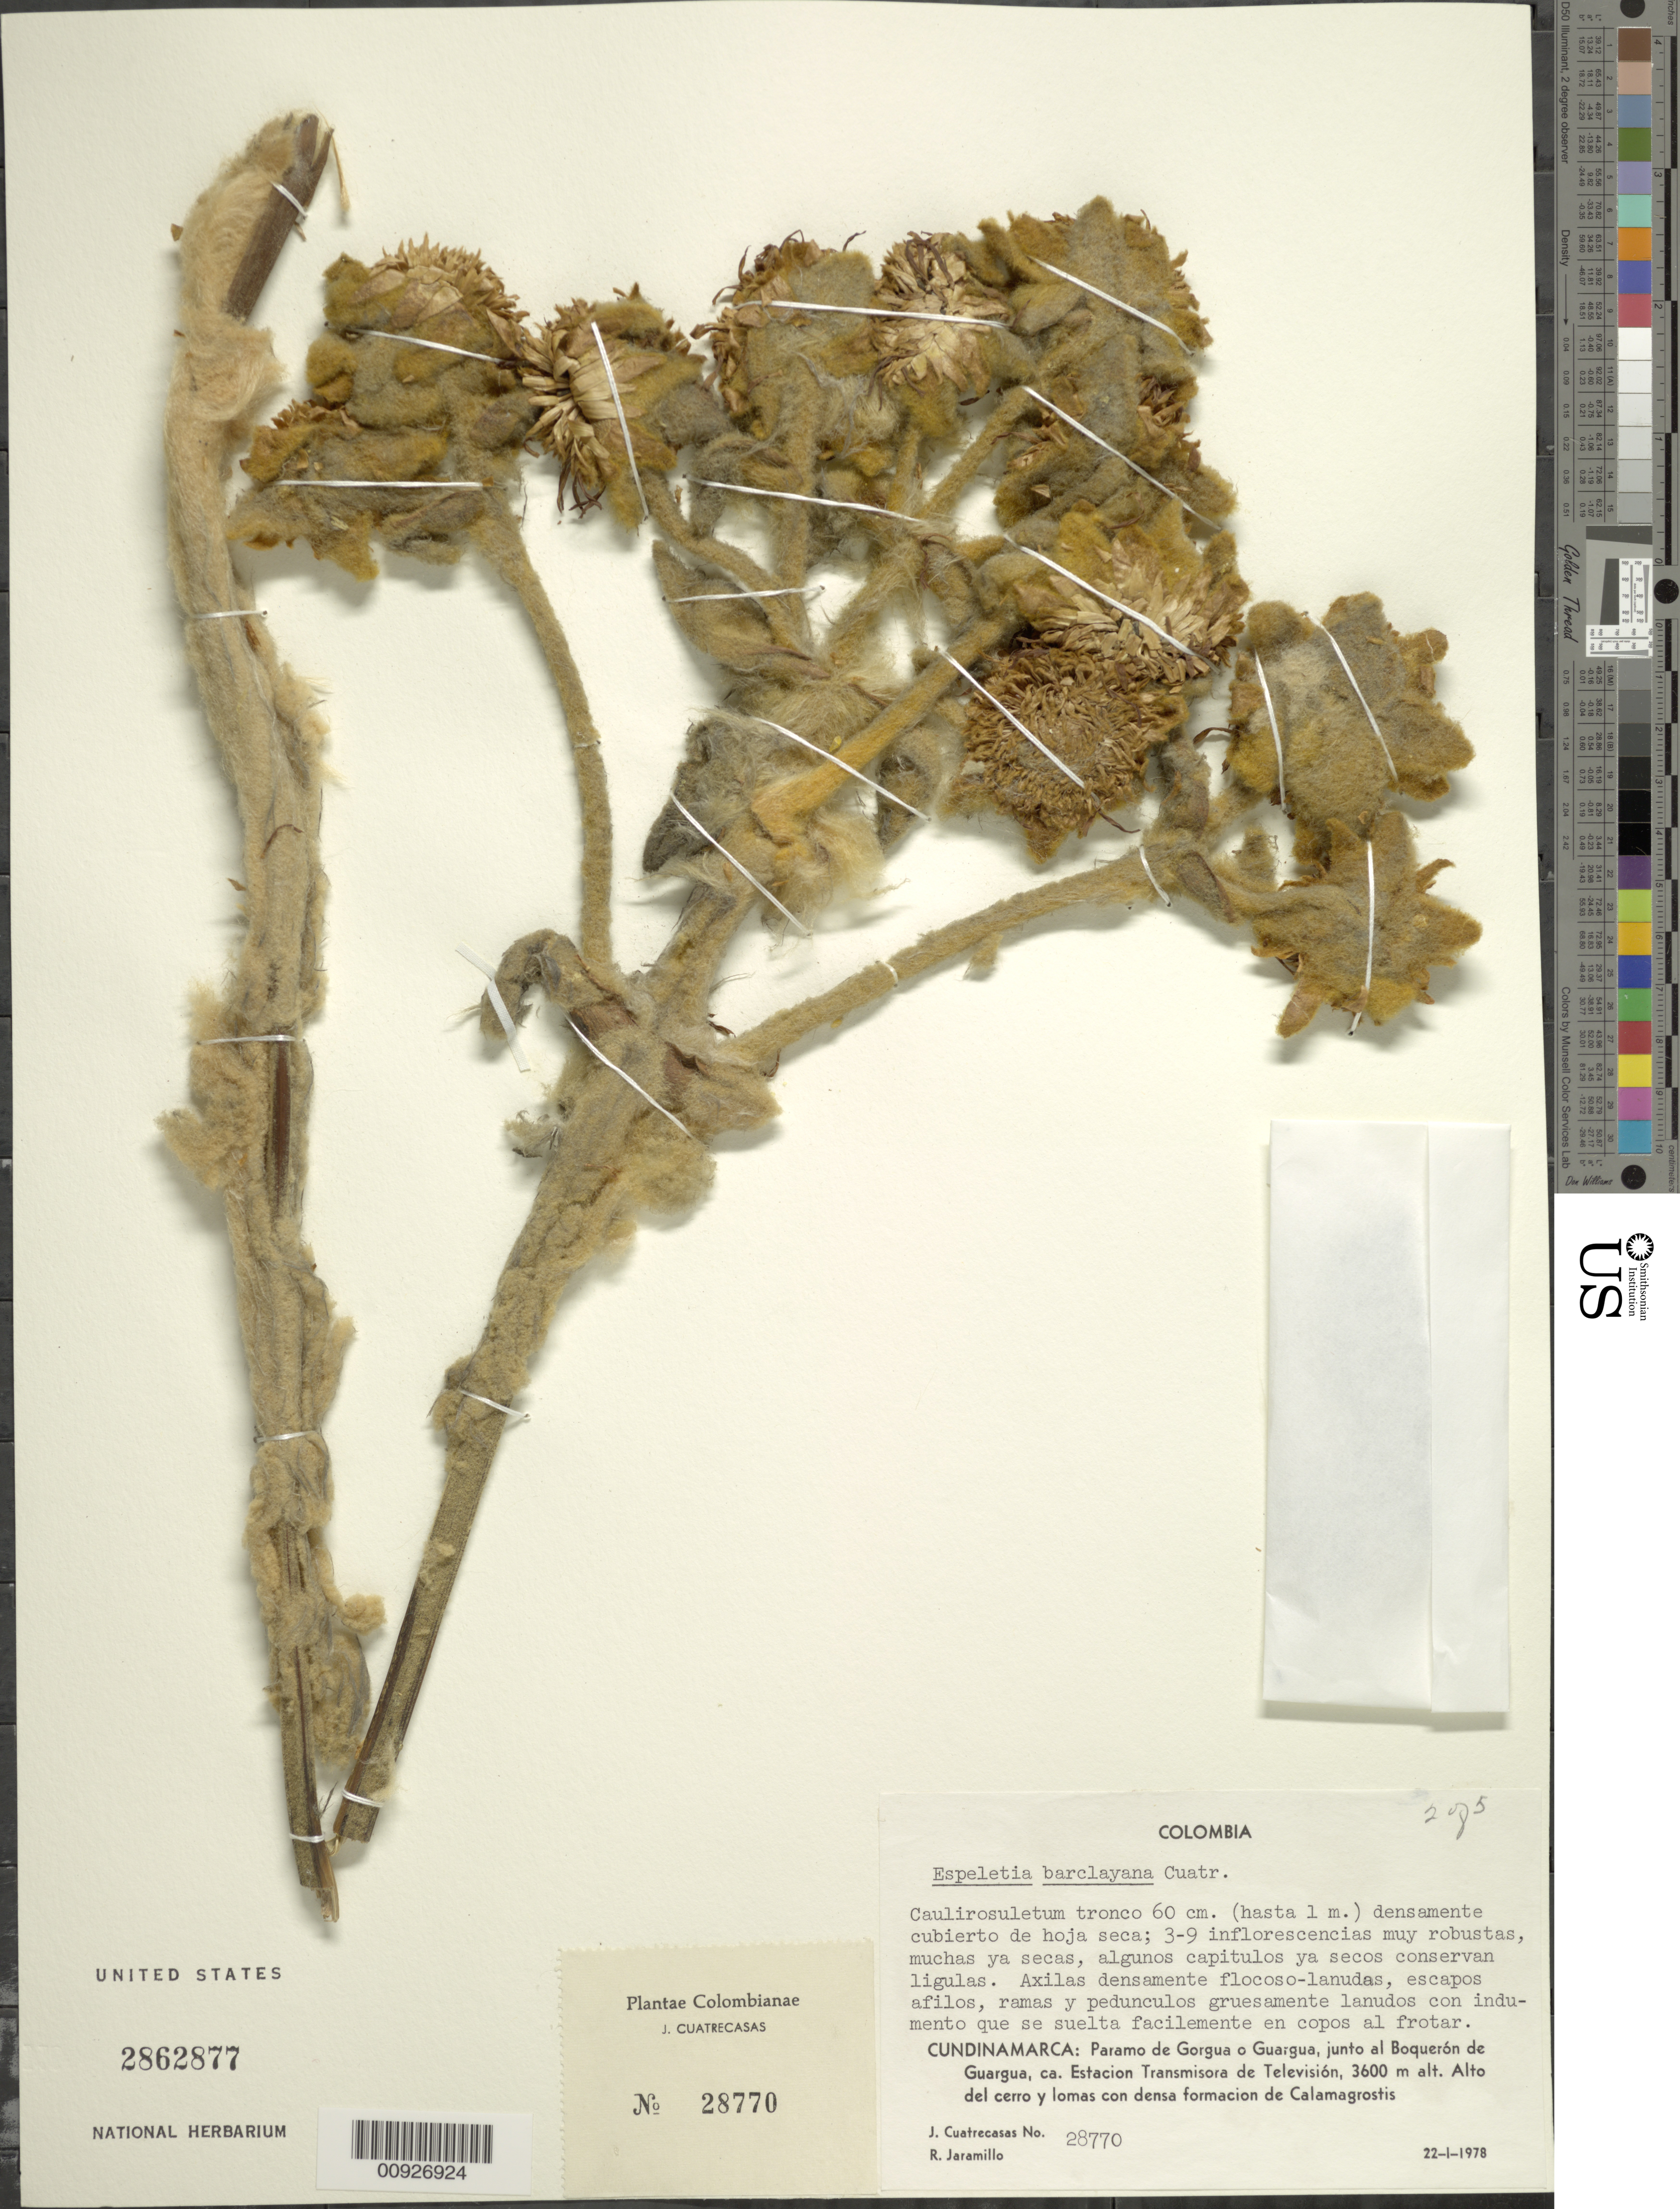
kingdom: Plantae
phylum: Tracheophyta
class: Magnoliopsida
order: Asterales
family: Asteraceae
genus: Espeletia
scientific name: Espeletia barclayana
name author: Cuatrec.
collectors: J. Cuatrecasas & R. Jaramillo M.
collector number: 28770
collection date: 1978-01-22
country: Colombia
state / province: Cundinamarca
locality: P. de Gorgua o Guargua. Páramo de Gorgua o Guargua, junto al Boquerón de Guarga, ca. Estación transmisora de televisión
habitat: Alto del cerro y lomas con densa formación de calamagostris.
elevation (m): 3600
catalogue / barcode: US 2862877